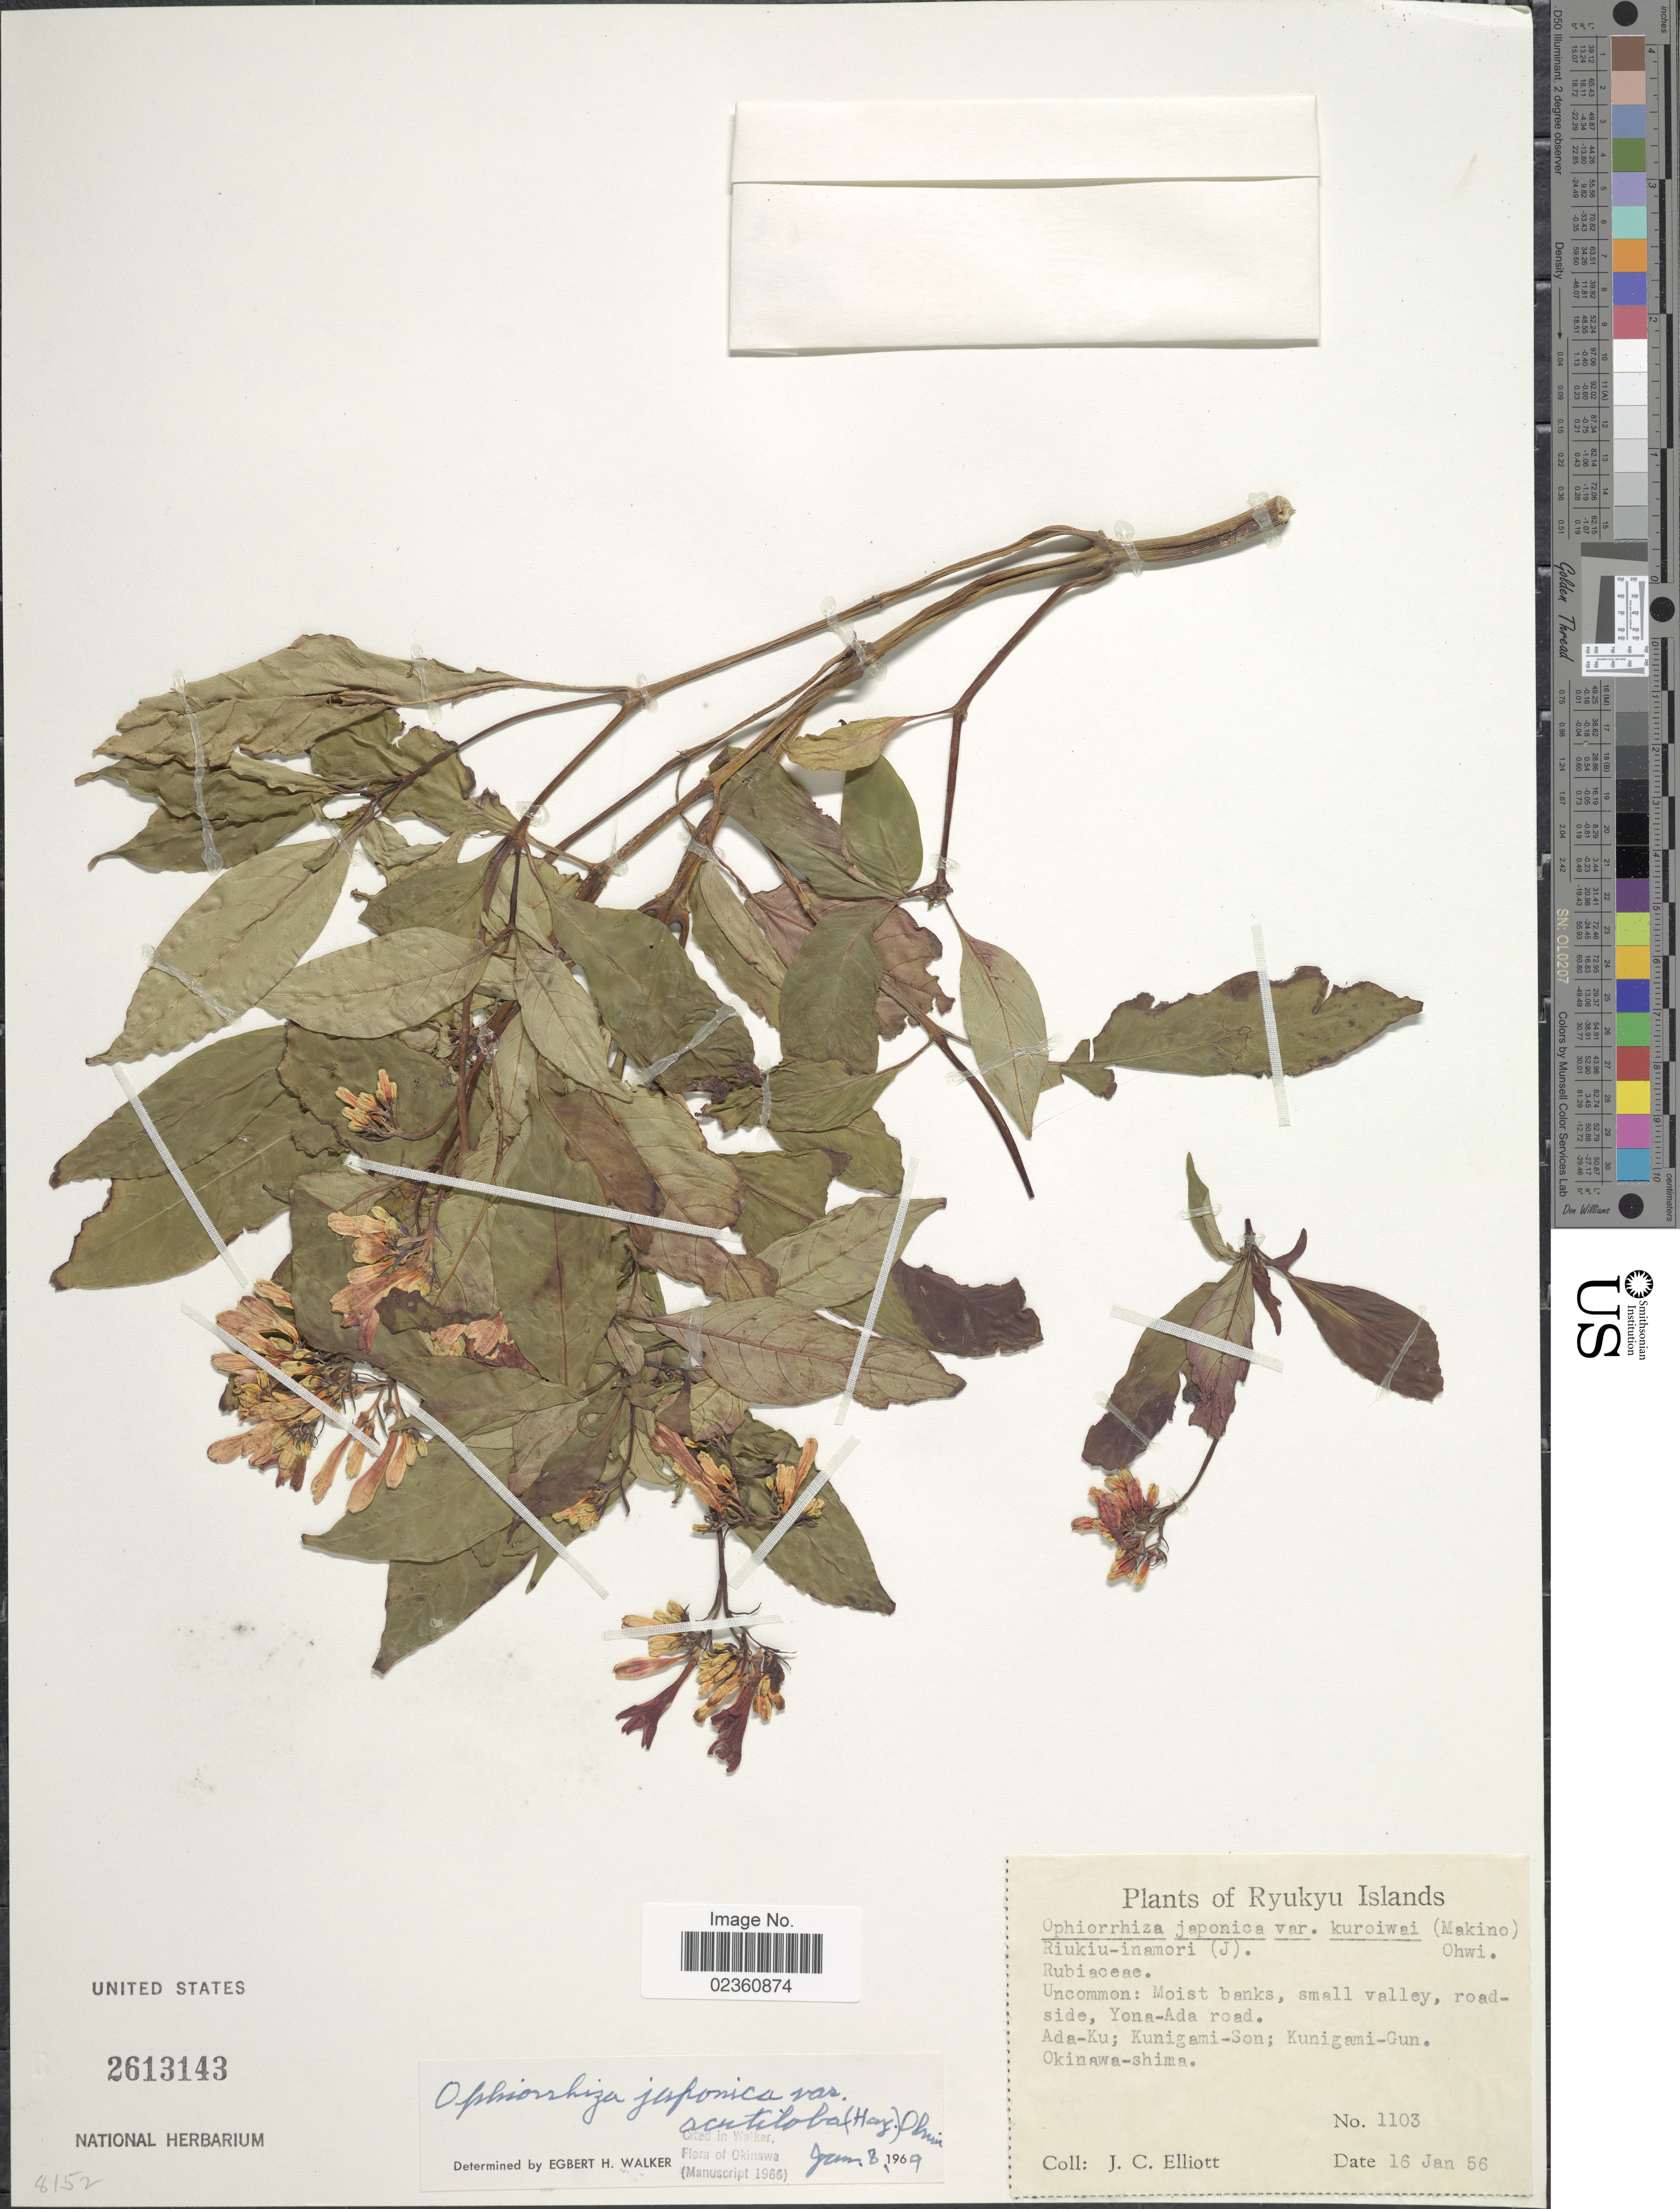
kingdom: Plantae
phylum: Tracheophyta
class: Magnoliopsida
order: Gentianales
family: Rubiaceae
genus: Ophiorrhiza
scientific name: Ophiorrhiza japonica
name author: Blume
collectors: J. C. Elliott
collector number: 1103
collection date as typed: Transcribed d/m/y: 16/1/56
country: Japan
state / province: Okinawa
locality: Ryukyu Islands, Uncommon: Moist banks, small valley, roadside, Yona-Ada road. Ada-Ku; Kunigami-Son; Kunigami-Gun. Okinawa-shima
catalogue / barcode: US 2613143